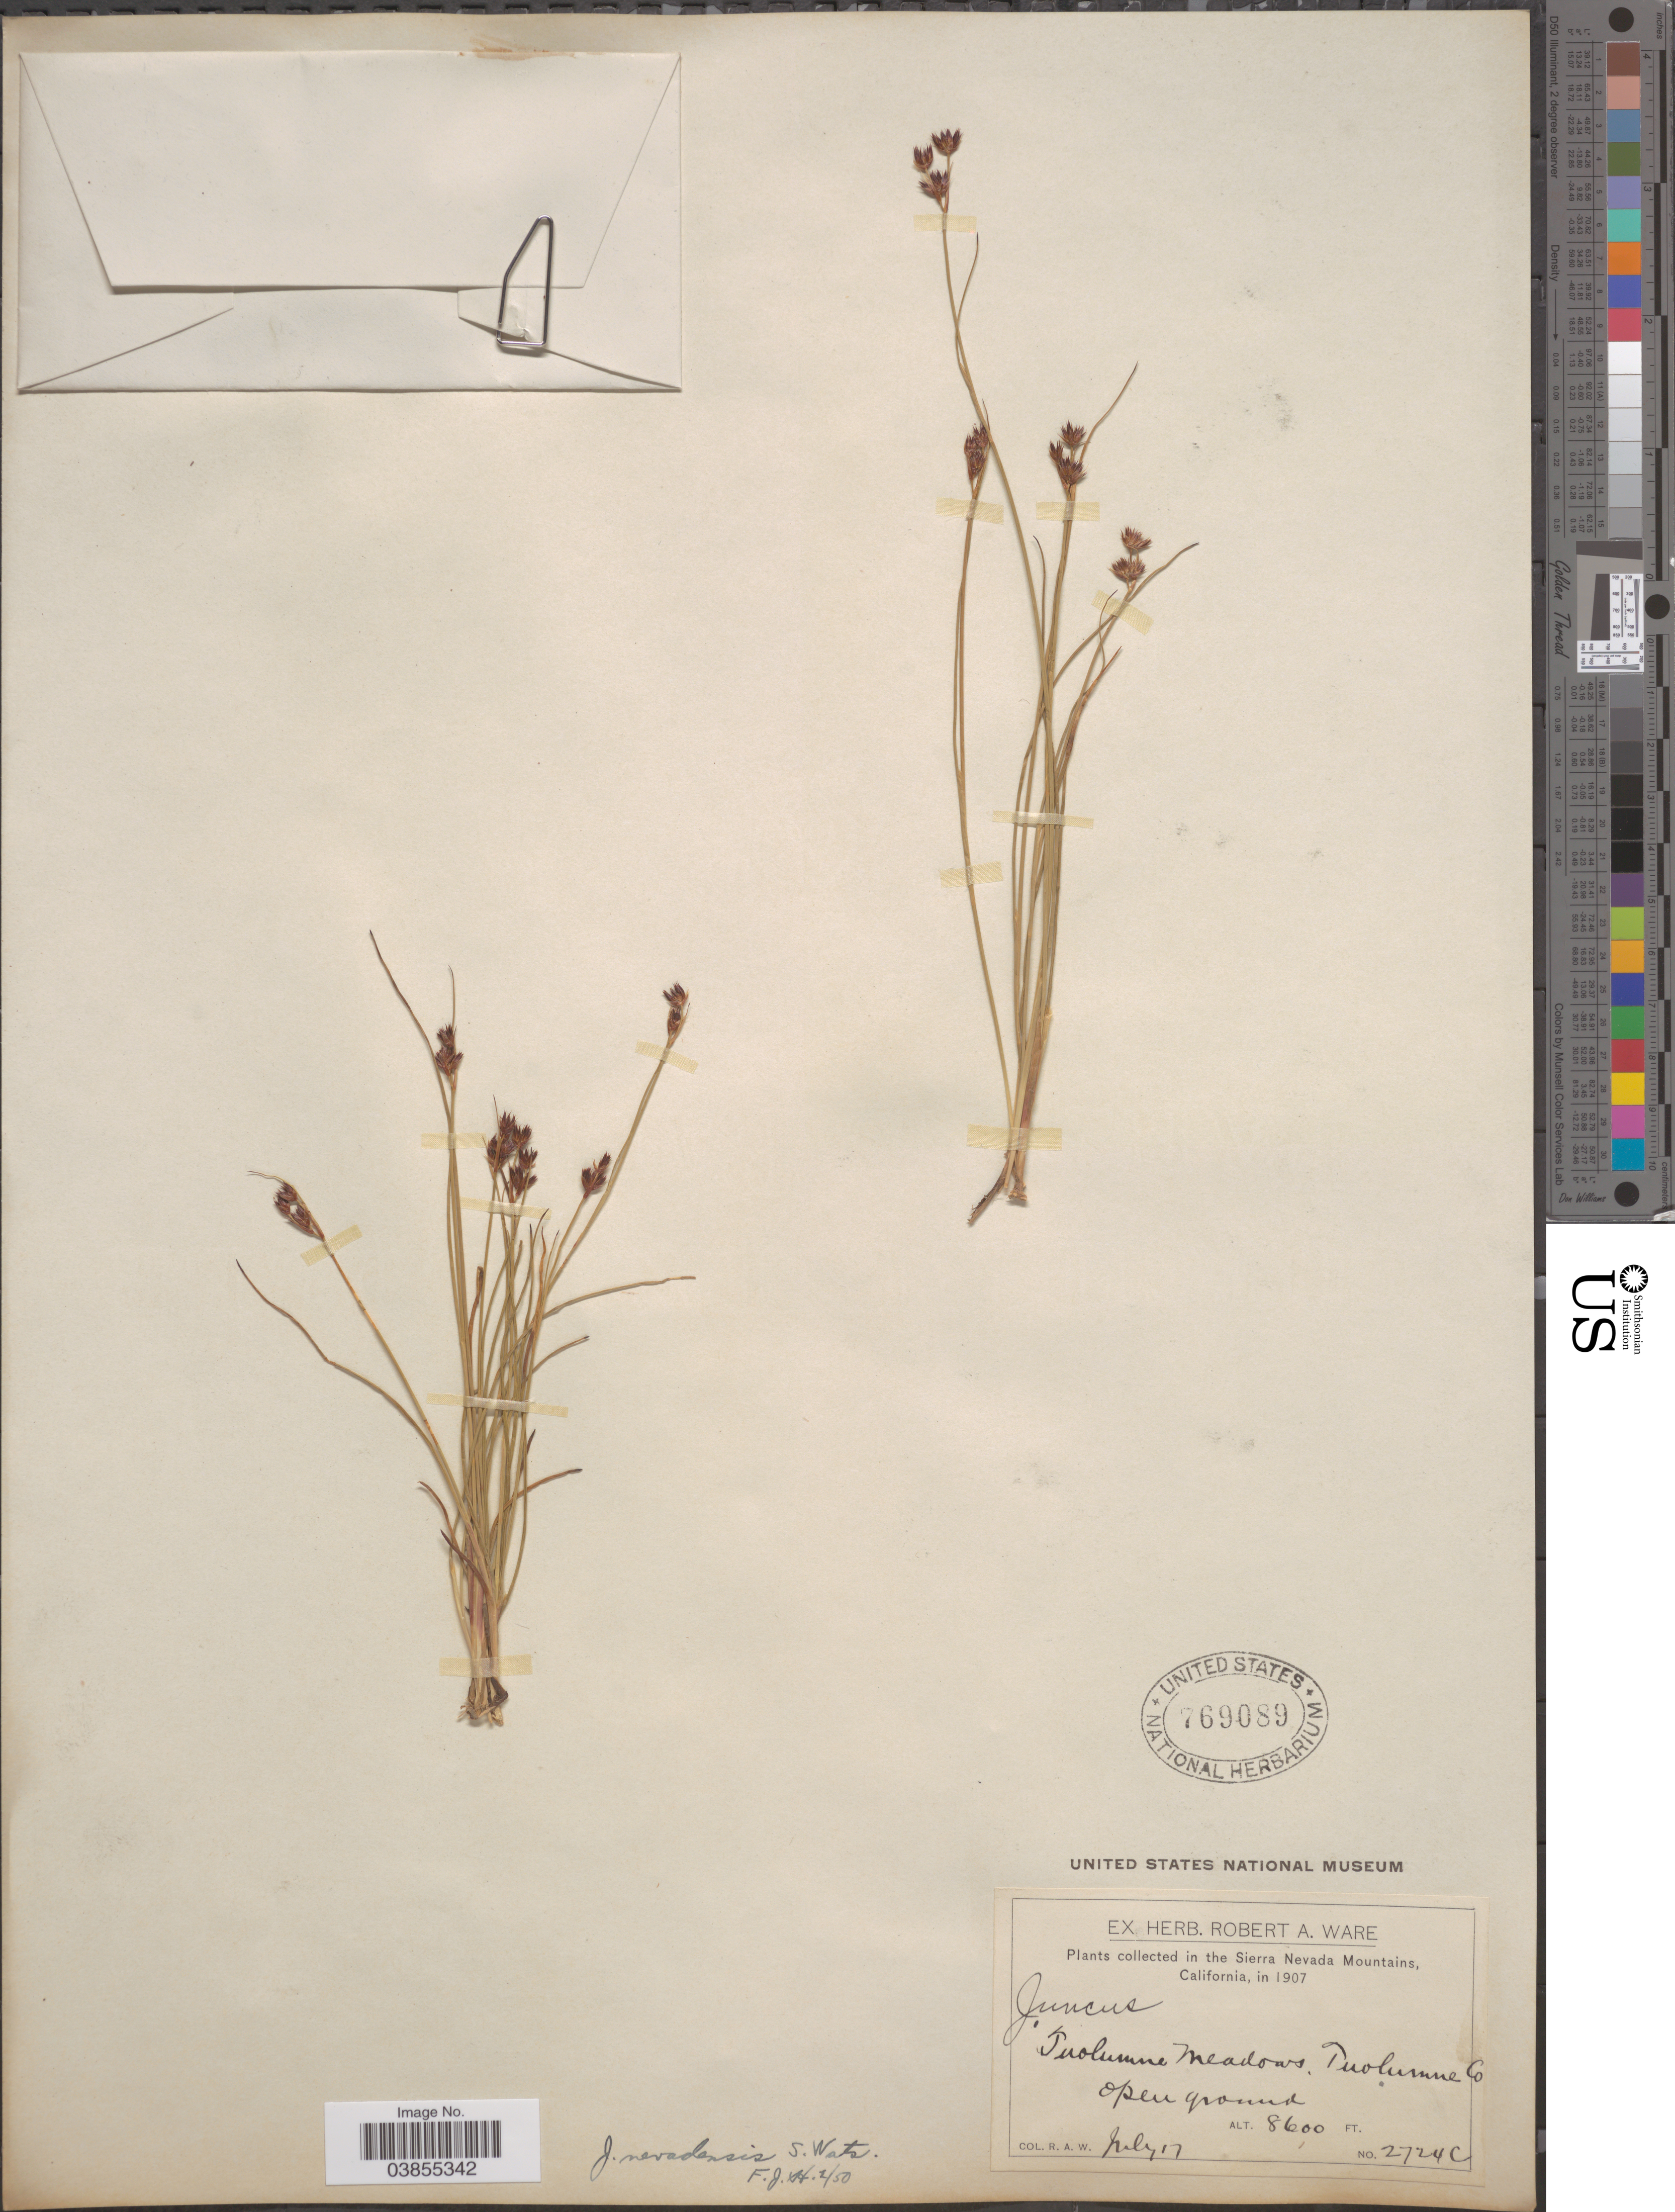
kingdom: Plantae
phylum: Tracheophyta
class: Liliopsida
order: Poales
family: Juncaceae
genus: Juncus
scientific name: Juncus nevadensis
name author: S. Watson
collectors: R. Ware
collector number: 2724C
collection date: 1907-07-17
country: United States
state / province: California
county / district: Tuolumne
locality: In the Sierra Nevada Mountains. Tuolumne Meadows, Tuolumne Co.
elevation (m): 2621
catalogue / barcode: US 769089